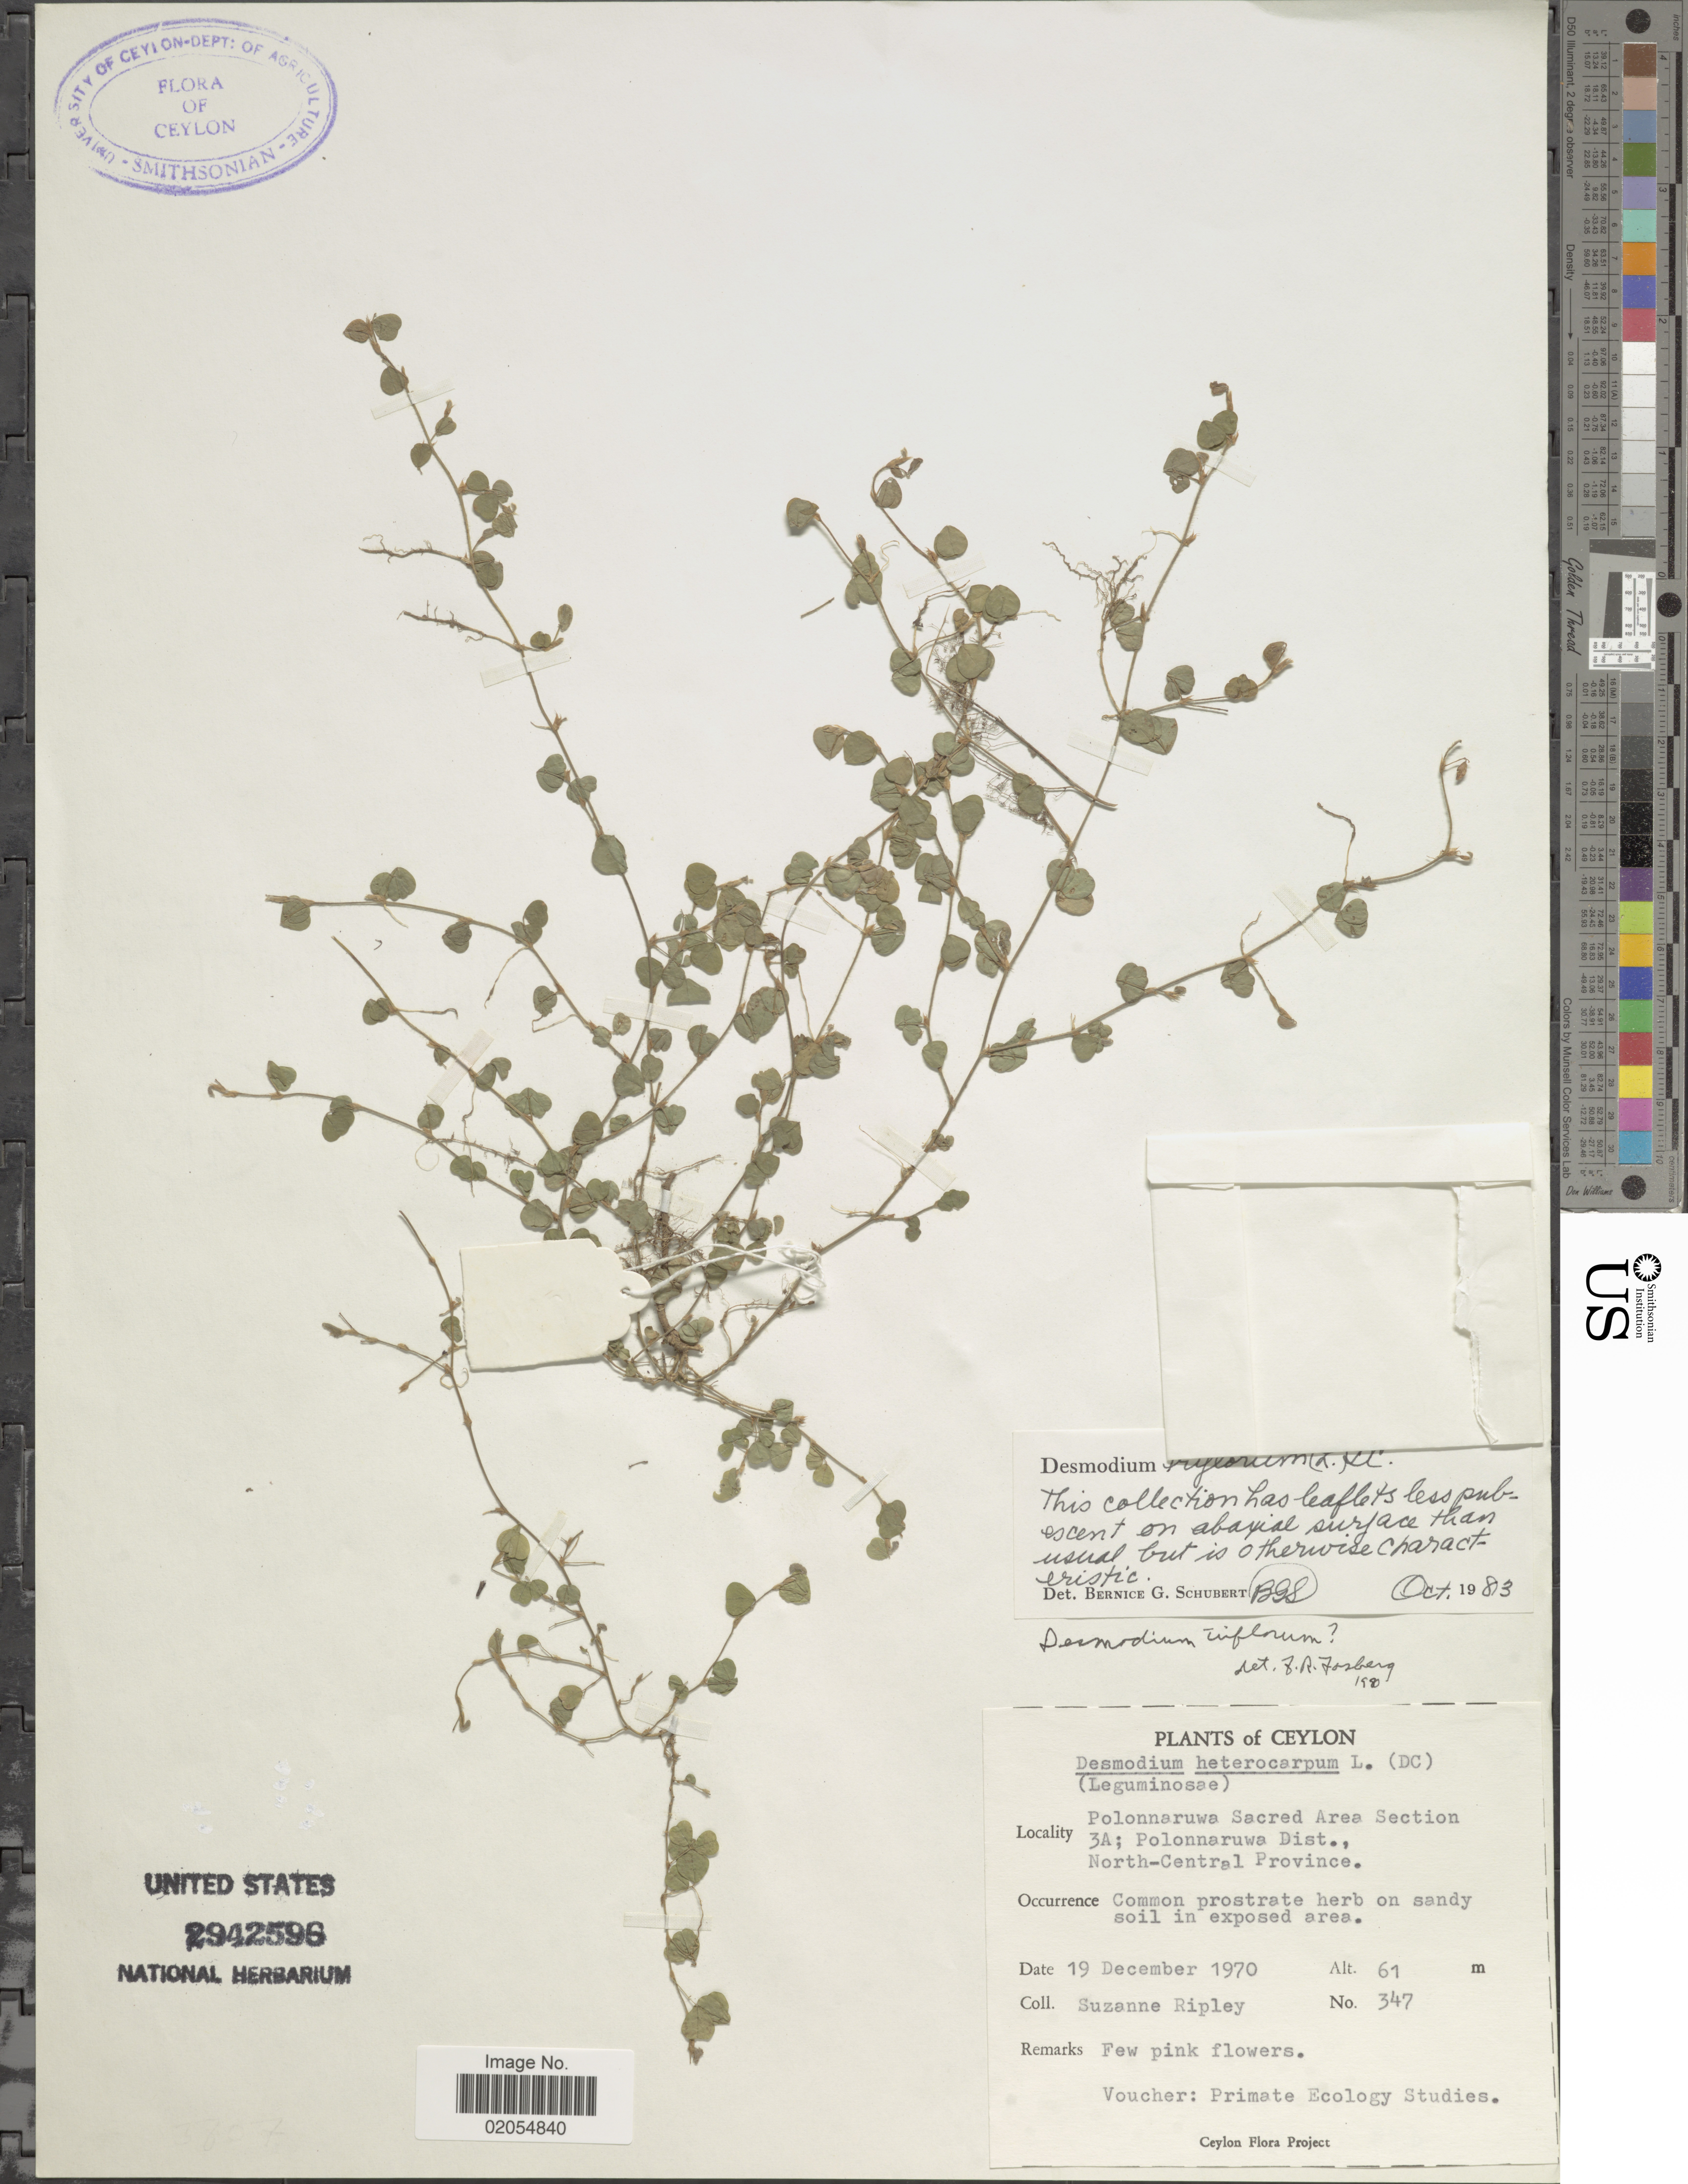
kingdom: Plantae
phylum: Tracheophyta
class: Magnoliopsida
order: Fabales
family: Fabaceae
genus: Grona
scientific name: Grona triflora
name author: (L.) H. Ohashi & K. Ohashi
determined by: Strong, Mark T., (BOT), Smithsonian Institution - National Museum of Natural History (UNITED STATES)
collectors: S. Ripley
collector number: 347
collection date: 1970-12-19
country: Sri Lanka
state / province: North Central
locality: Ceylon, Polonnaruwa Sacred Area Section 3A; Polonnaruwa Dist.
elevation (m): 61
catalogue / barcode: US 2942596